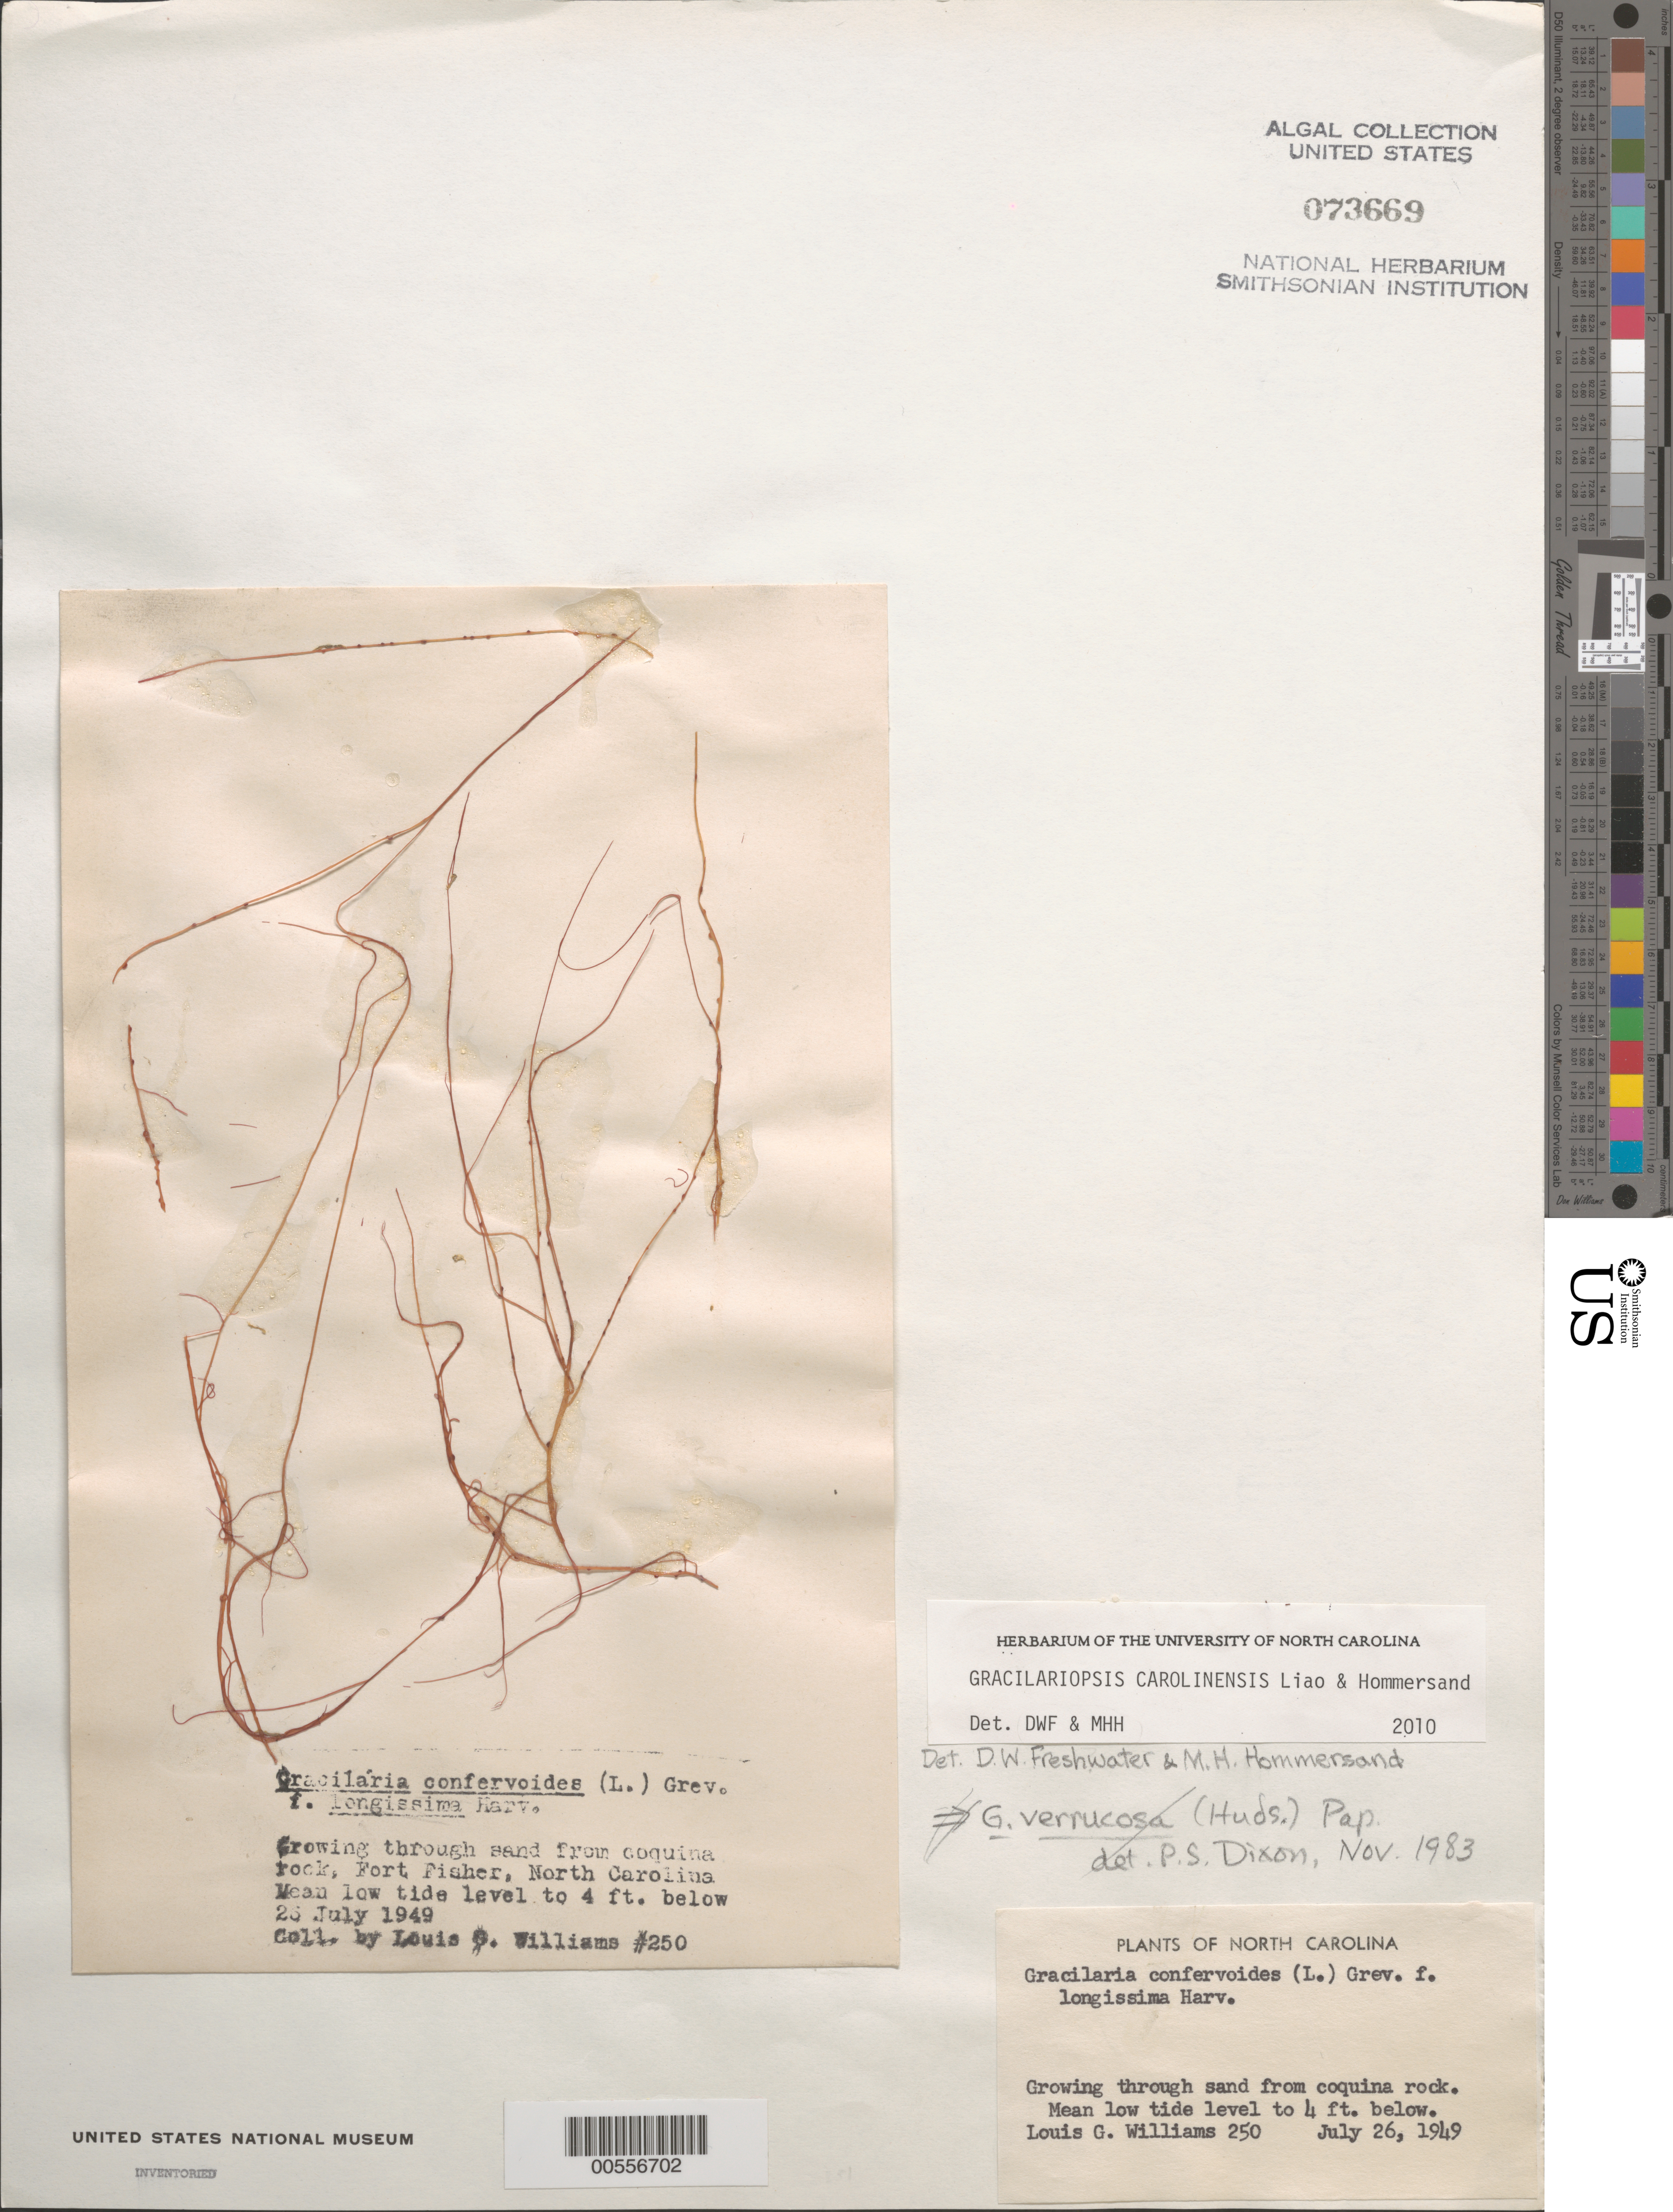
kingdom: Plantae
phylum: Rhodophyta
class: Florideophyceae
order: Gracilariales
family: Gracilariaceae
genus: Gracilariopsis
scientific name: Gracilariopsis carolinensis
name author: Liao & Hommers. in Gurgel et al.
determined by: Freshwater, D. W.; Hommersand, M. H.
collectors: L. G. Williams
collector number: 250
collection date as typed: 26 Jul 1949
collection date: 1949-07-26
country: United States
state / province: North Carolina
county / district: New Hanover County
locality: Fort Fisher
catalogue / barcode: US 73669